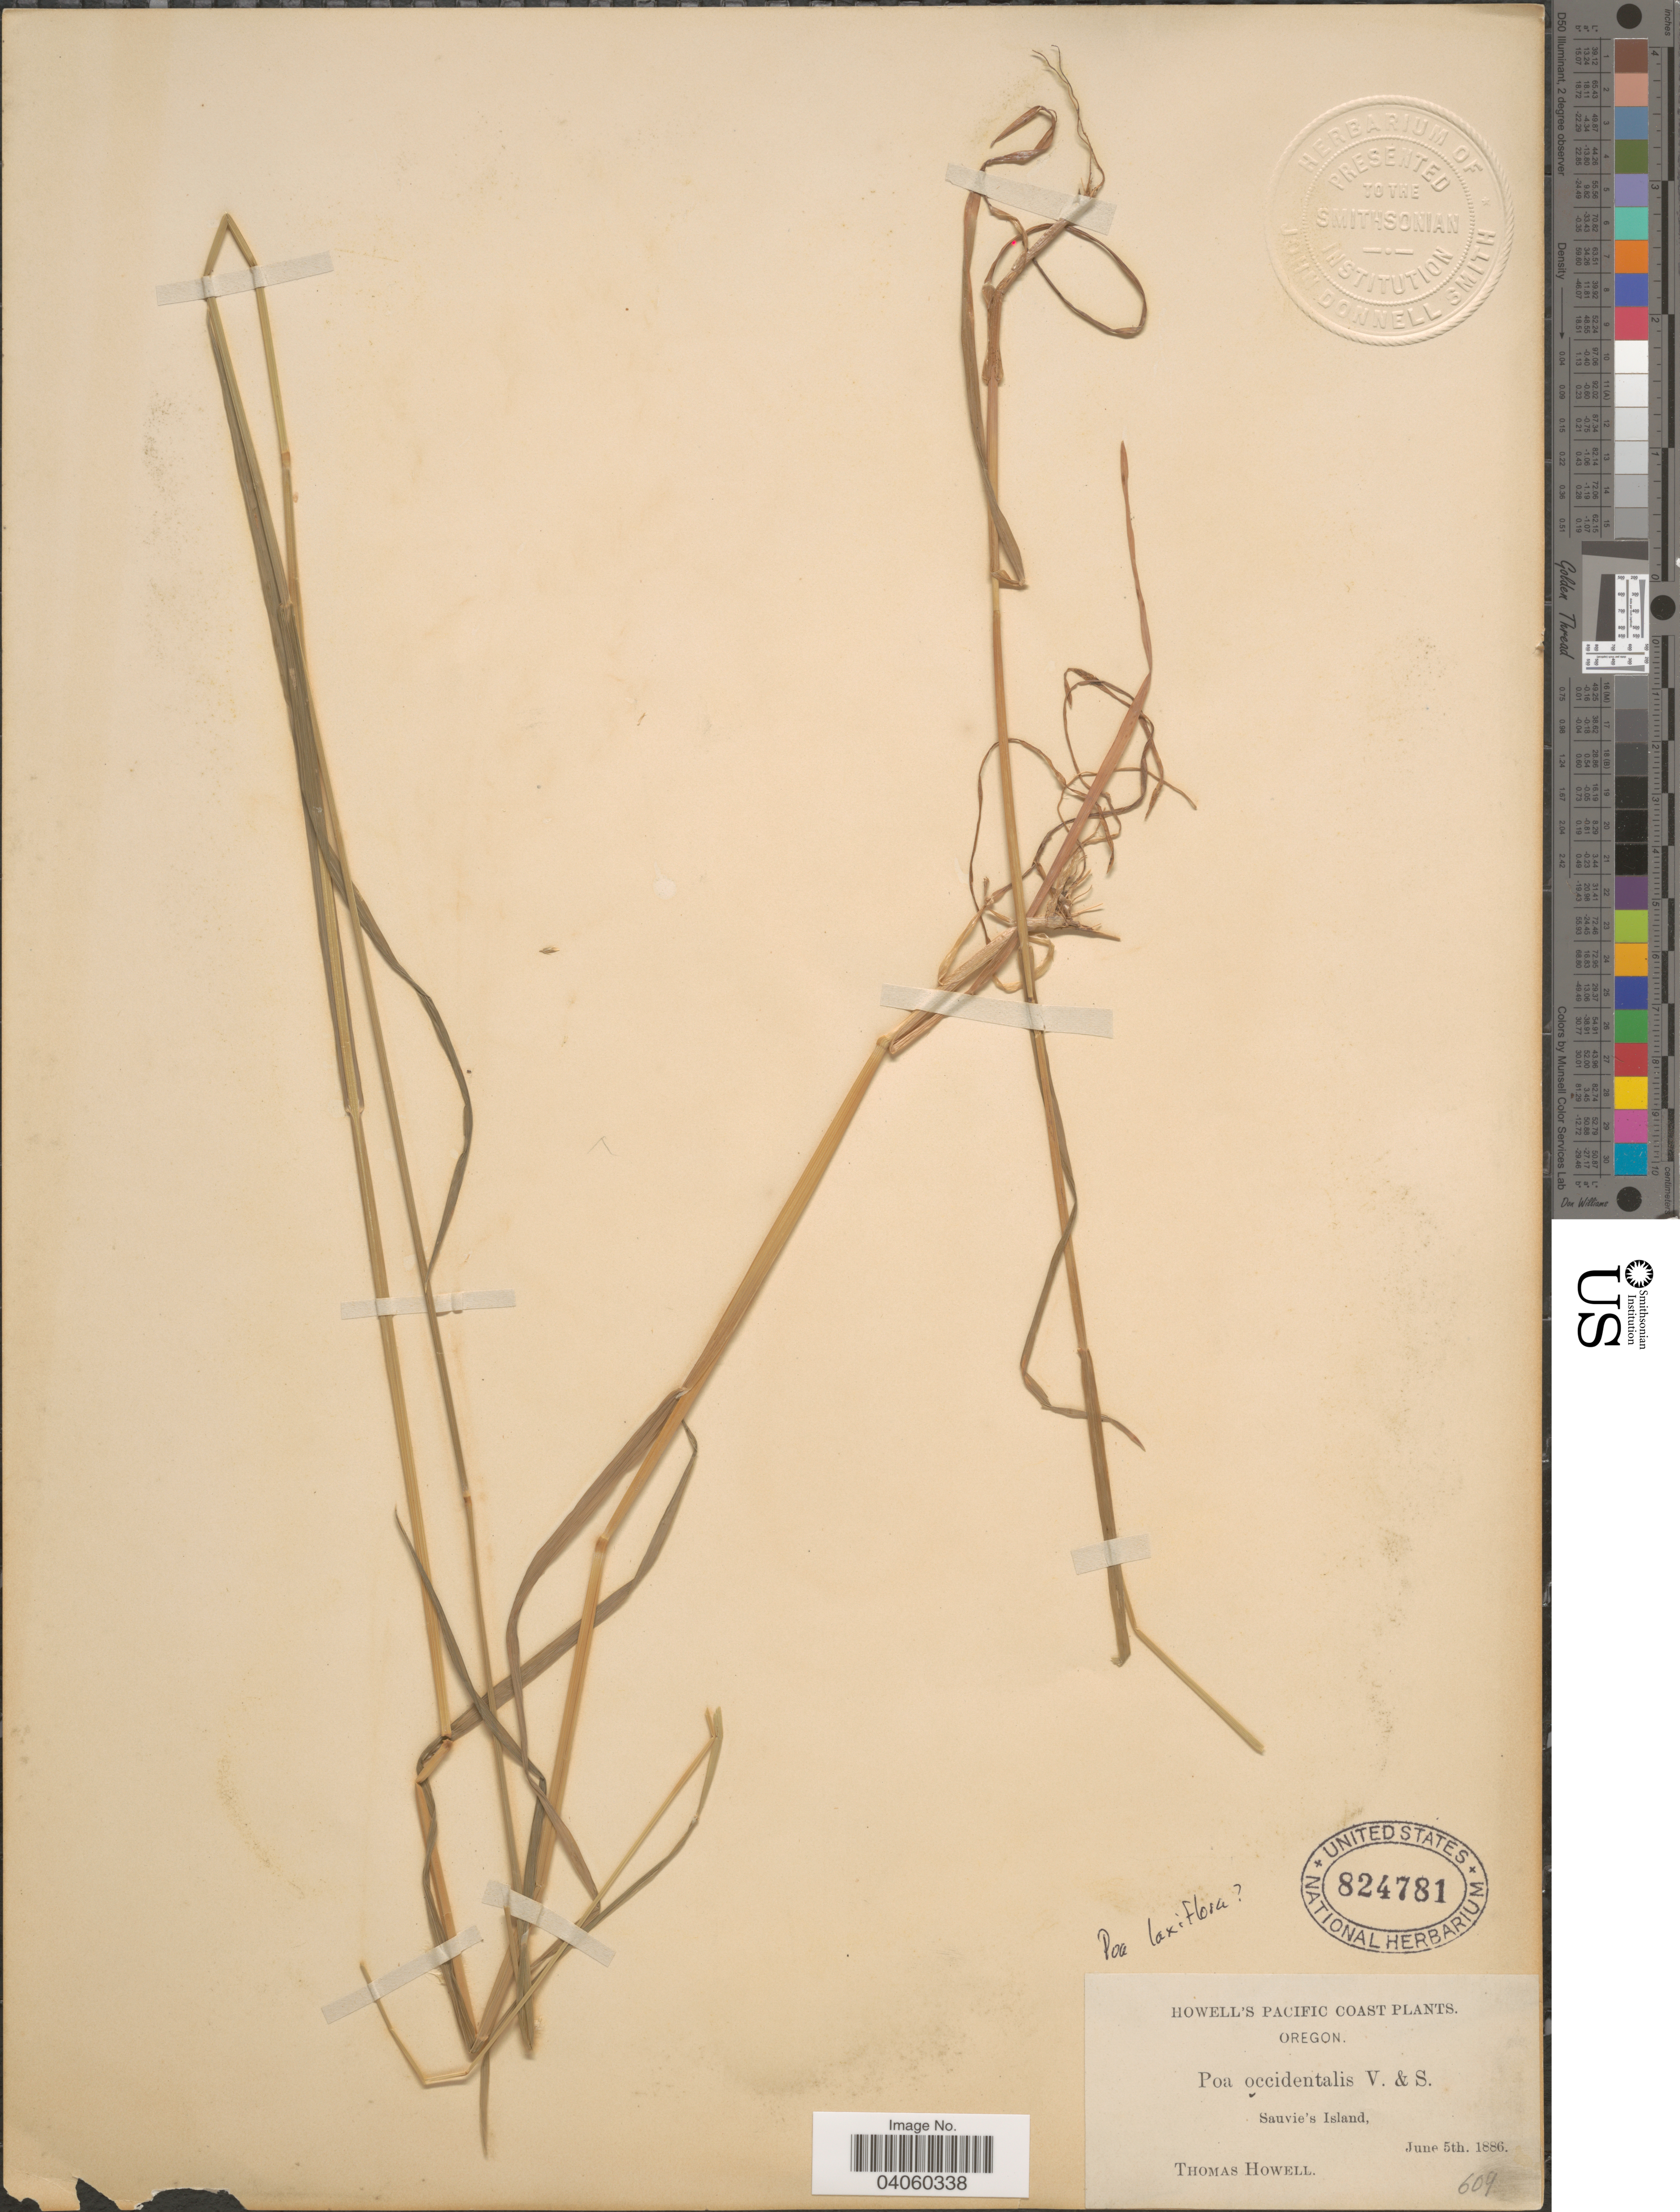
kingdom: Plantae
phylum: Tracheophyta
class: Liliopsida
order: Poales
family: Poaceae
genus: Poa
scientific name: Poa laxiflora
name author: Buckley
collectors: T. Howell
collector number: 609?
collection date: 1886-06-05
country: United States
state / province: Oregon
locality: Pacific Coast. Sauvie's Island.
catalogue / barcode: US 824781